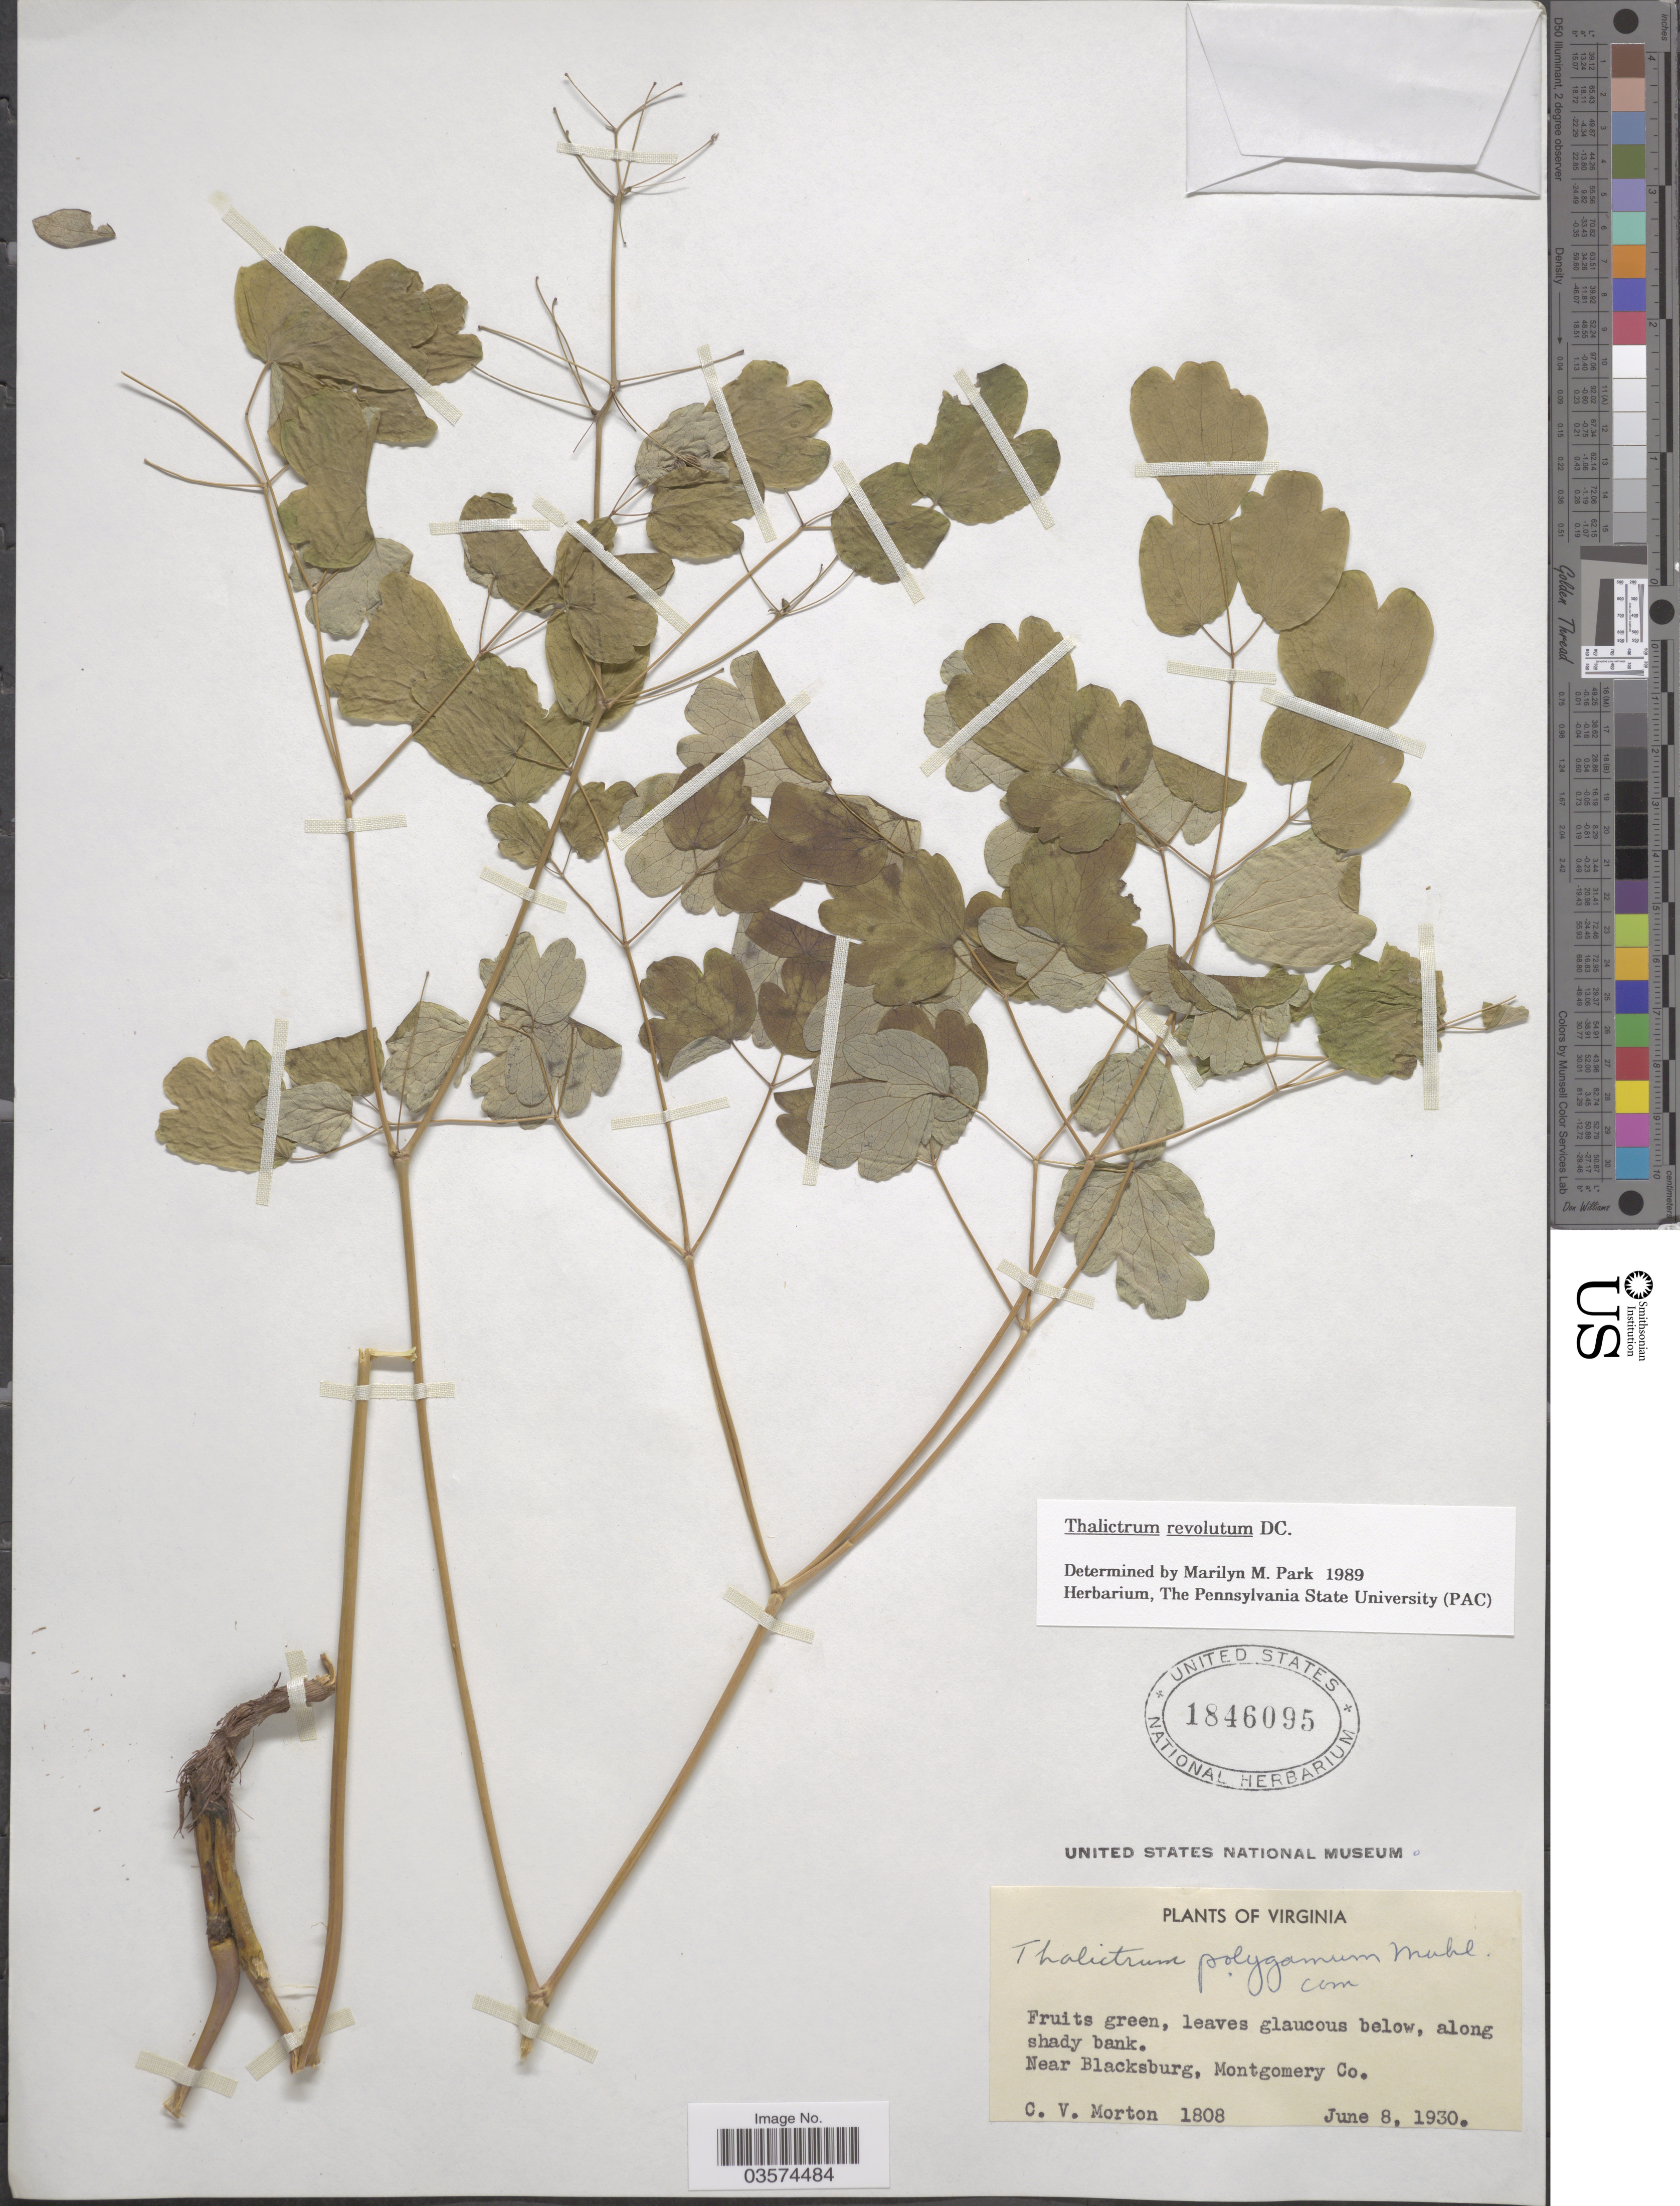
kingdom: Plantae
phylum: Tracheophyta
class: Magnoliopsida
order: Ranunculales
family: Ranunculaceae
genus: Thalictrum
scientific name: Thalictrum amphibolum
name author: Greene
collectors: C. V. Morton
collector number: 1808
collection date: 1930-06-08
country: United States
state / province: Virginia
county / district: Montgomery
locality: Along shady bank. Near Blacksburg.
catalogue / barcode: US 1846095